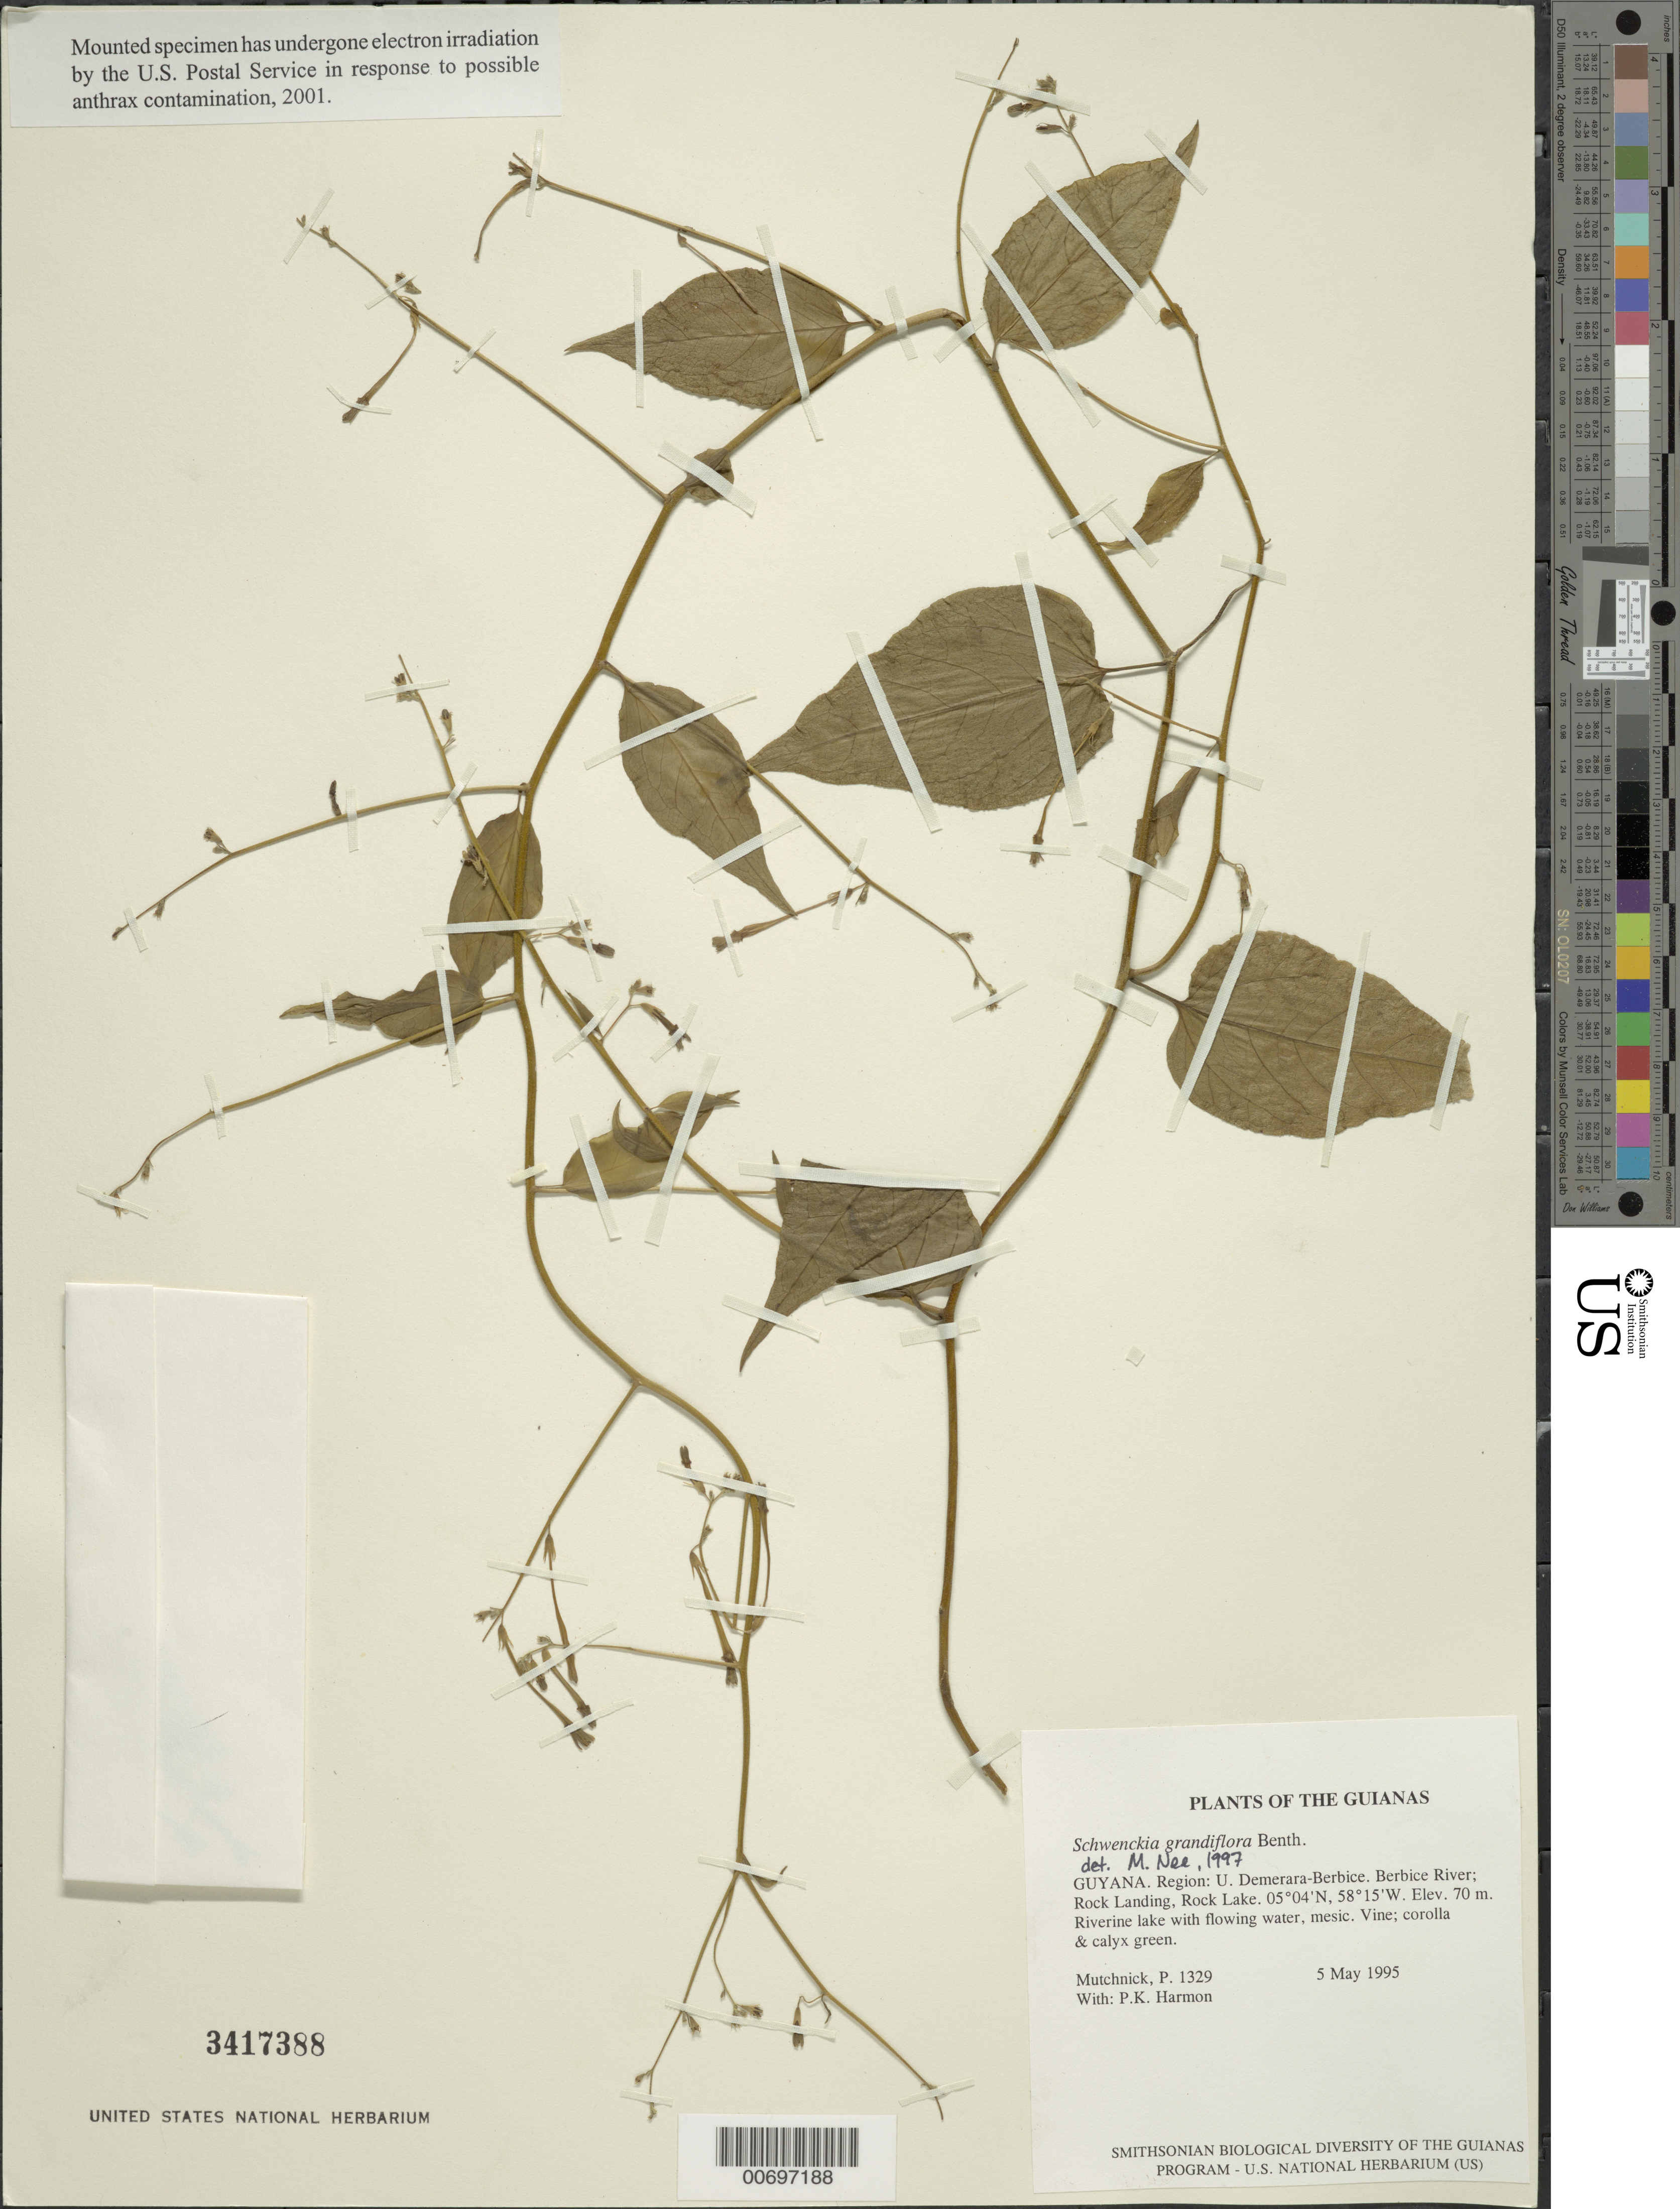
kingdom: Plantae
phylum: Tracheophyta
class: Magnoliopsida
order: Solanales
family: Solanaceae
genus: Schwenckia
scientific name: Schwenckia grandiflora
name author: Benth.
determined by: Nee, N.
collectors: P. Mutchnick & P. Harmon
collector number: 1329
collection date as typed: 5 May 1995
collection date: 1995-05-05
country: Guyana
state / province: U. Demerara-Berbice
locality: Berbice River; Rock Landing, Rock Lake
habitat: Riverine lake with flowing water, mesic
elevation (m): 70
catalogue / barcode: US 3417388